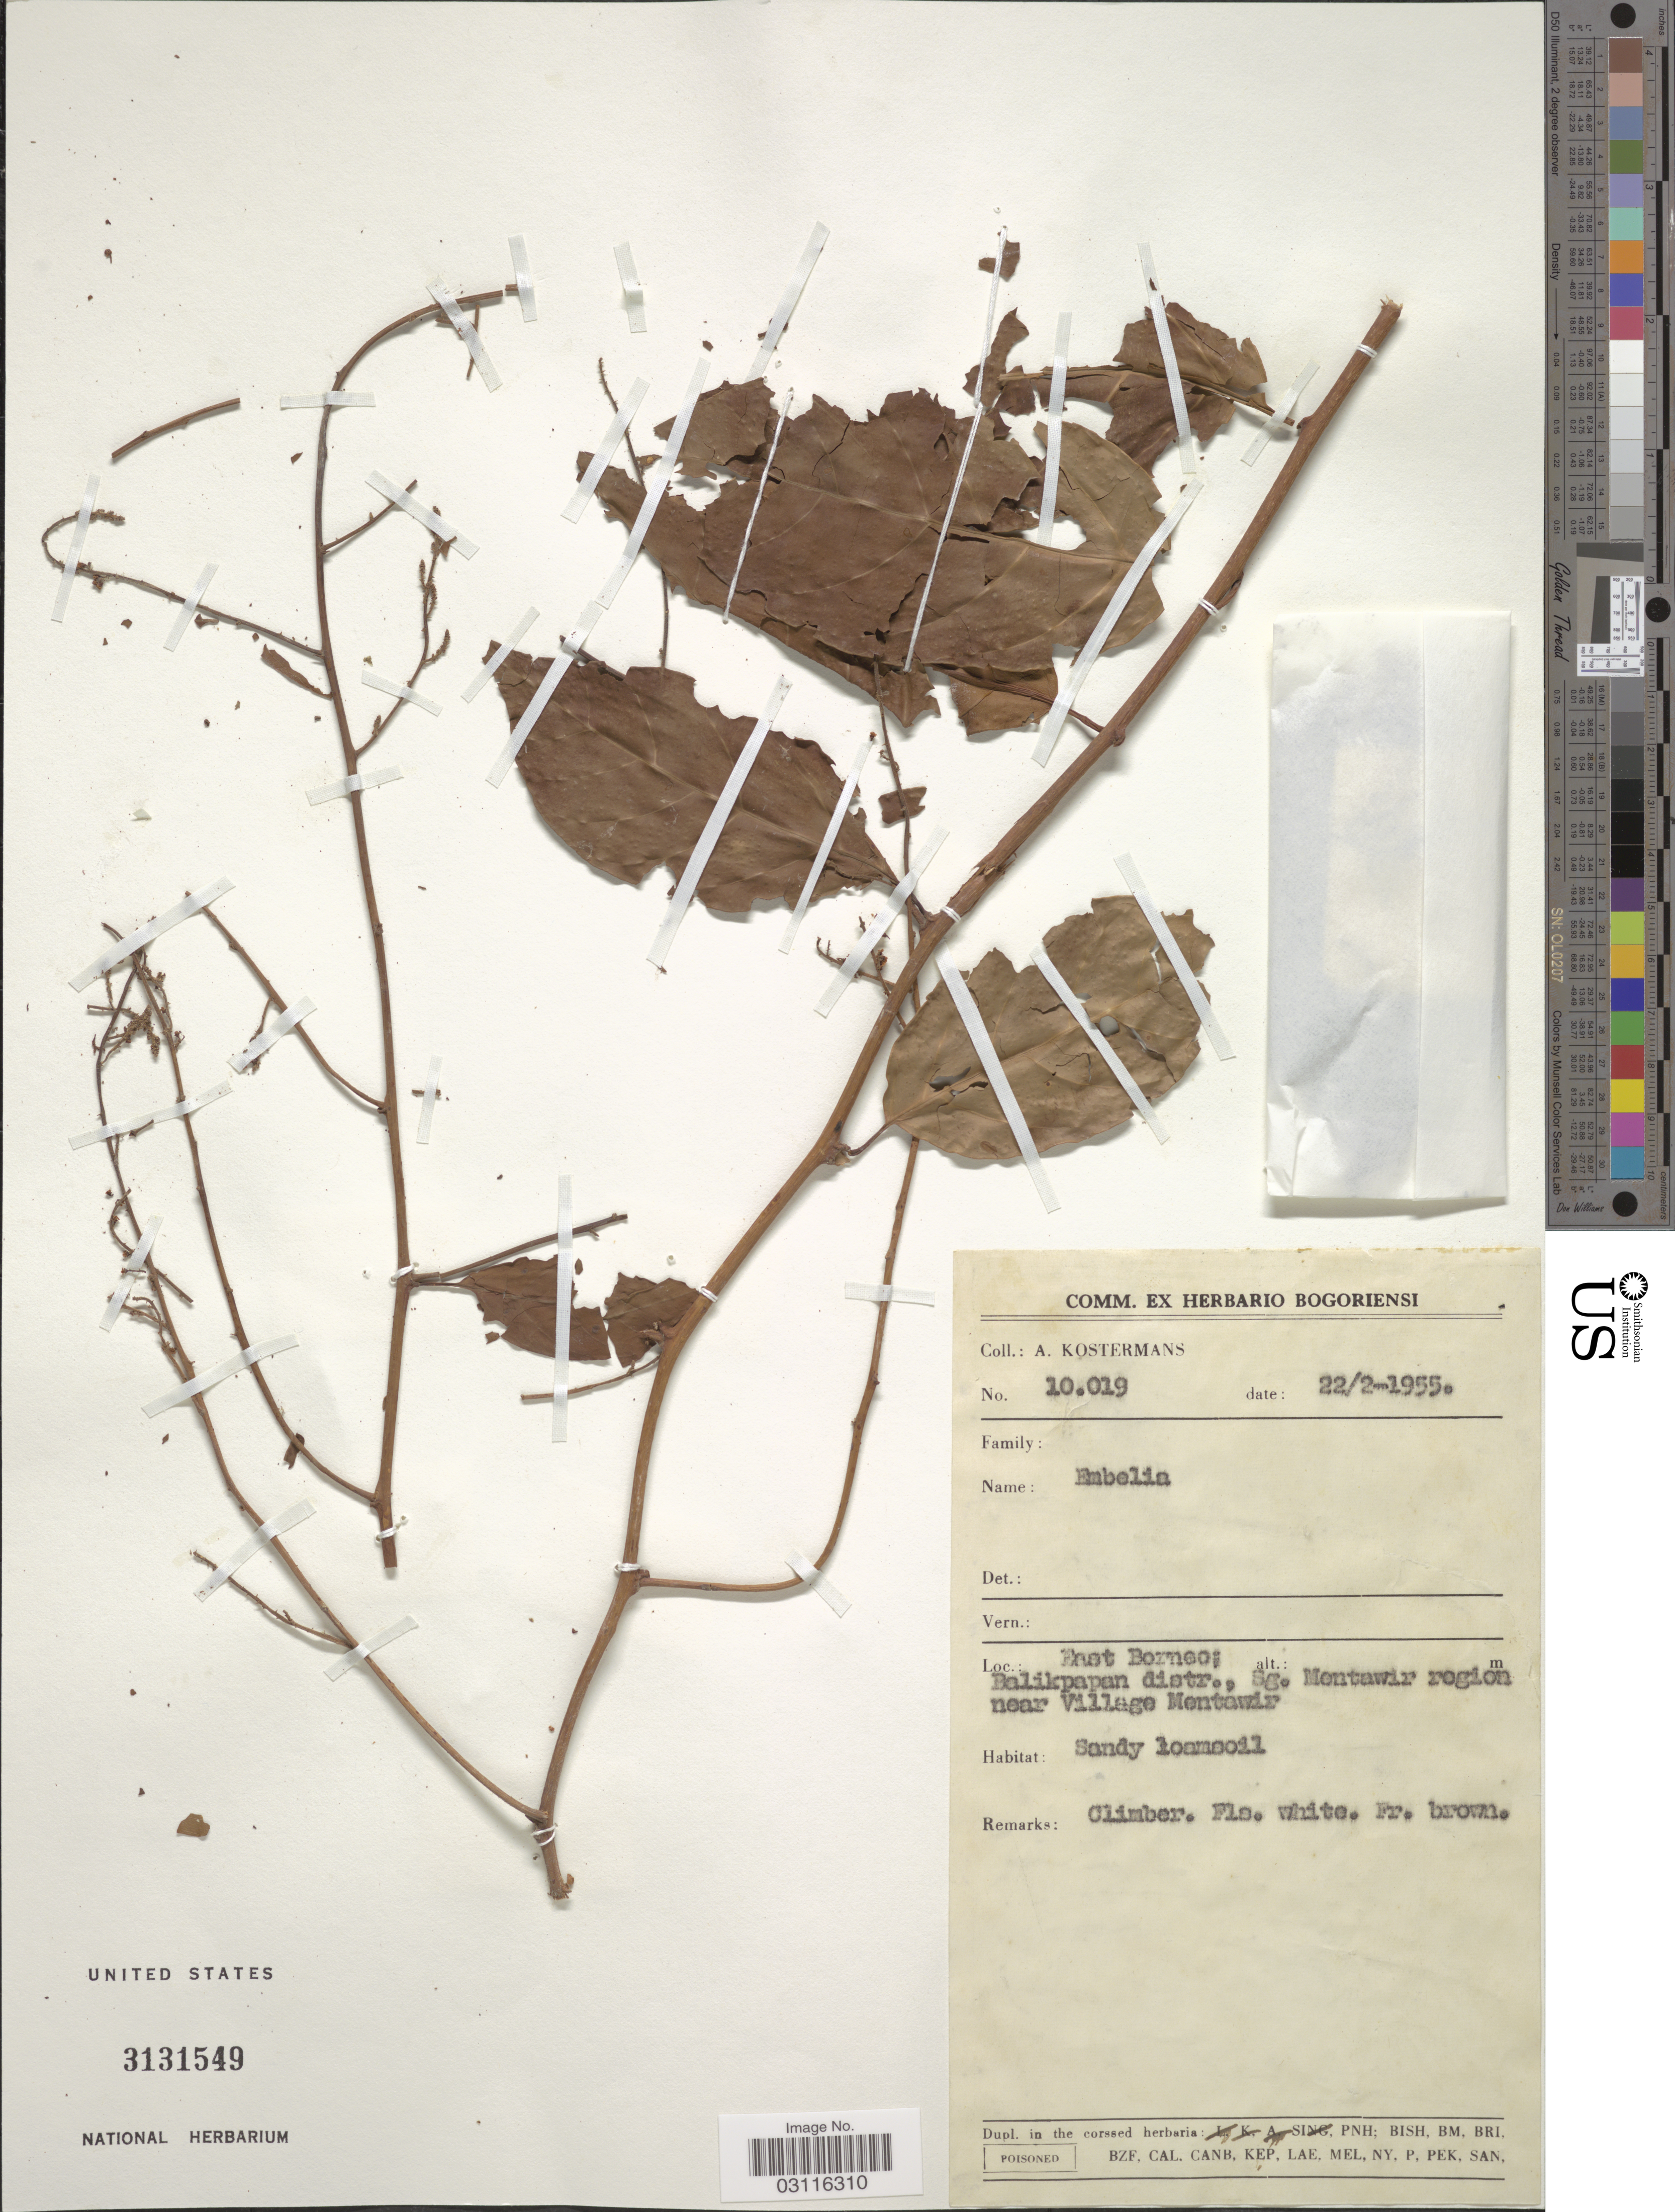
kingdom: Plantae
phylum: Tracheophyta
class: Magnoliopsida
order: Ericales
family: Primulaceae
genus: Embelia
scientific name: Embelia sp.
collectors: A. J. G. Kostermans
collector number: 10019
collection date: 1955-02-22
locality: East Borneo: Balikpapan distr., Sg. Mentawir region near Village Mentawir.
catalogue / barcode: US 3131549